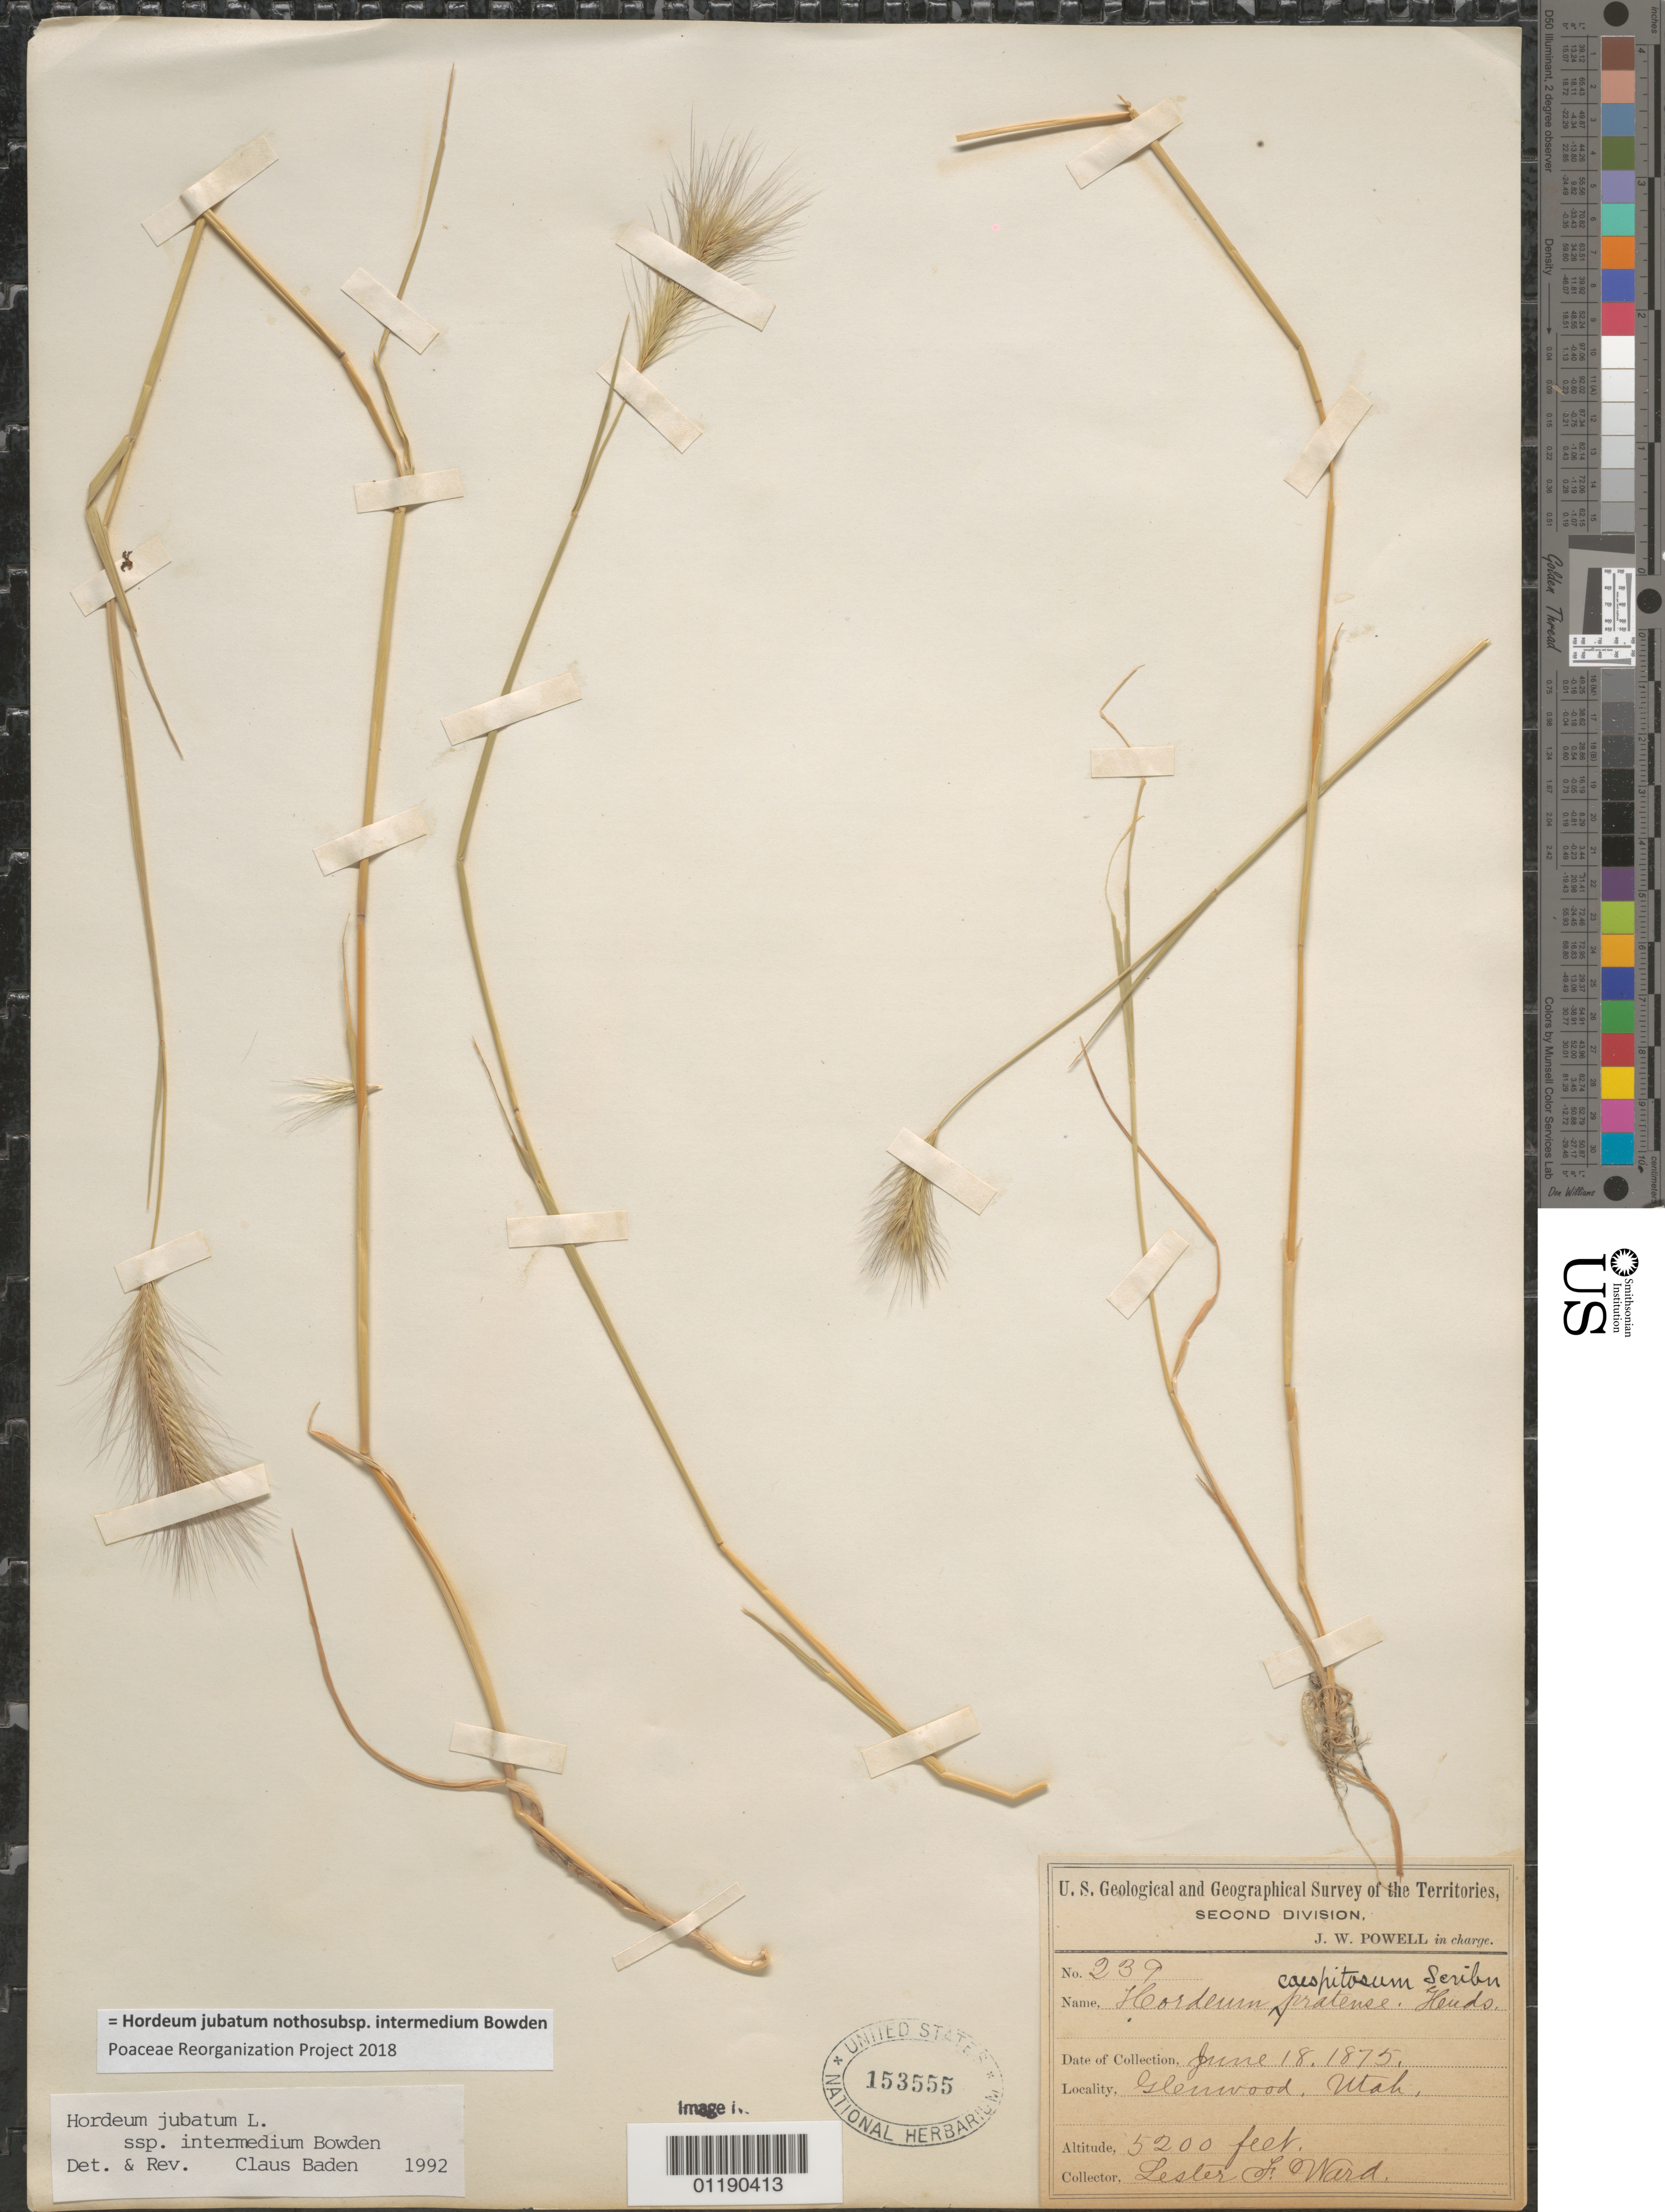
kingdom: Plantae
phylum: Tracheophyta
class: Liliopsida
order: Poales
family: Poaceae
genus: Hordeum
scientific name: Hordeum jubatum subsp. intermedium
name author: Bowden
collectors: L. F. Ward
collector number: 239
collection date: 1875-06-18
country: United States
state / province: Utah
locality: Glenwood.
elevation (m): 1585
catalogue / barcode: US 153555